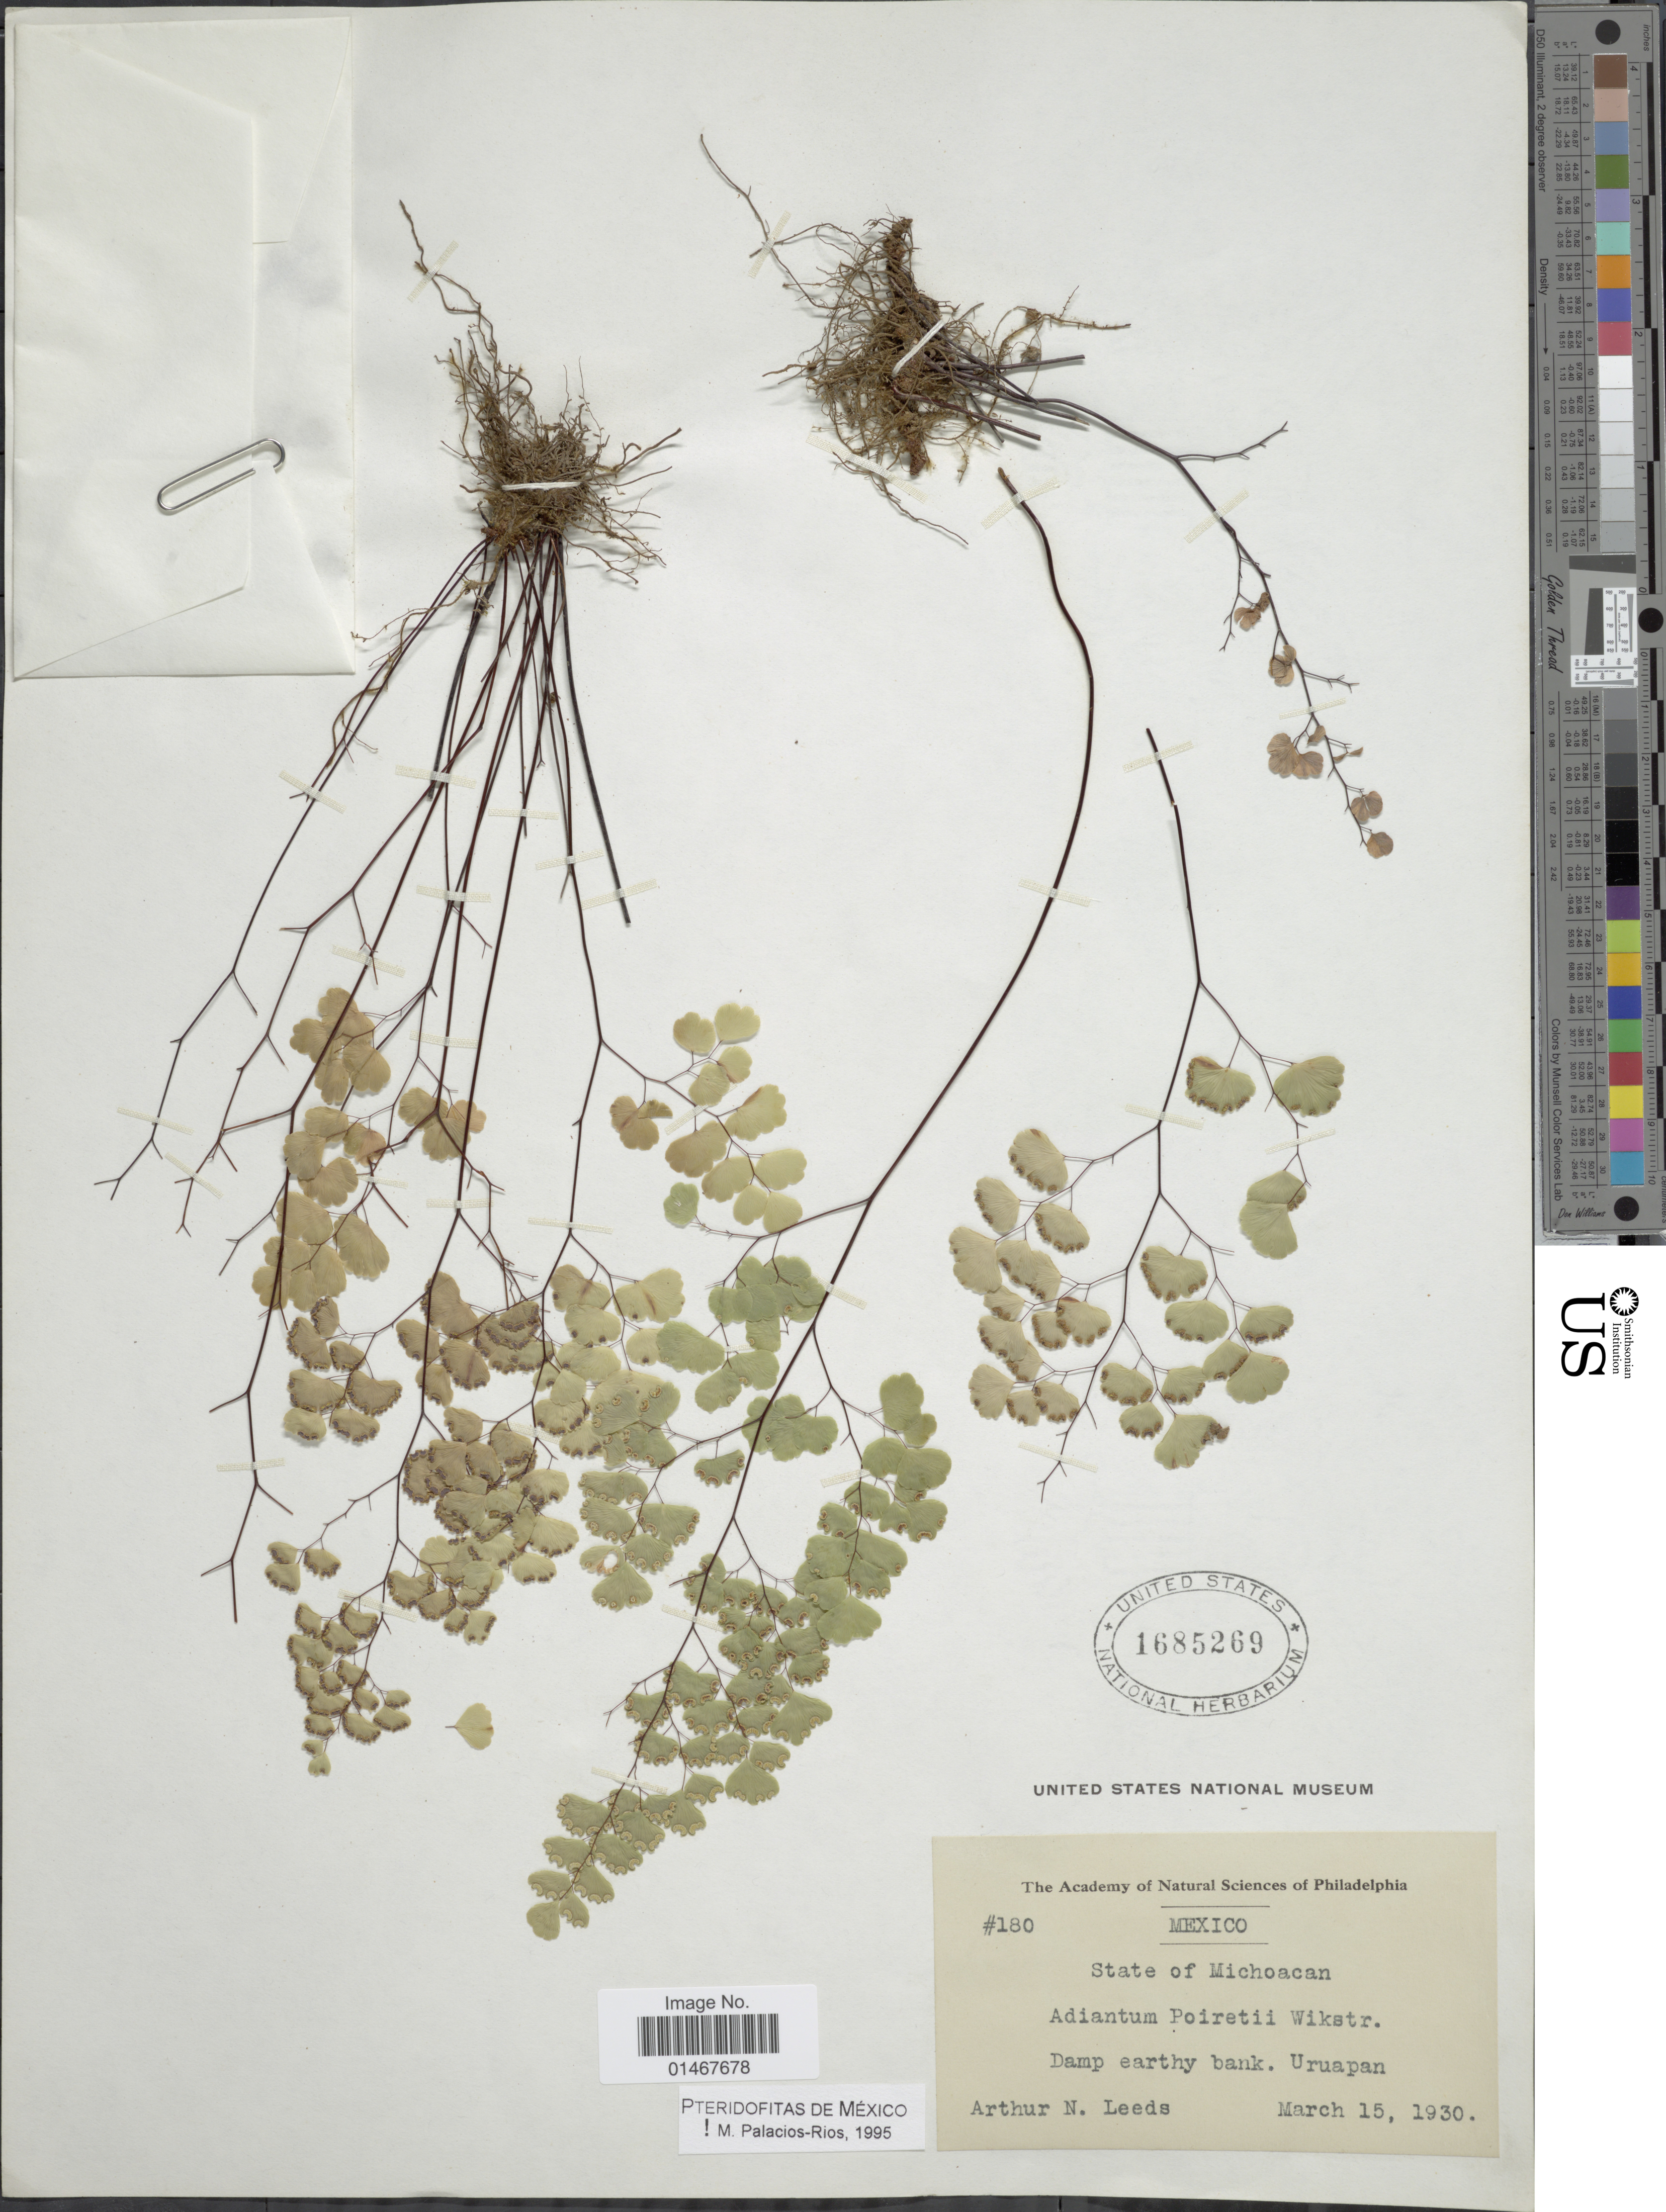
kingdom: Plantae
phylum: Tracheophyta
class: Polypodiopsida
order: Polypodiales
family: Pteridaceae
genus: Adiantum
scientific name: Adiantum poiretii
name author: Wikstr.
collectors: A. N. Leeds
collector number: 180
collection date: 1930-03-15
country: Mexico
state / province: Michoacán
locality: Damp earthy bank. Uruapan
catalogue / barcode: US 1685269